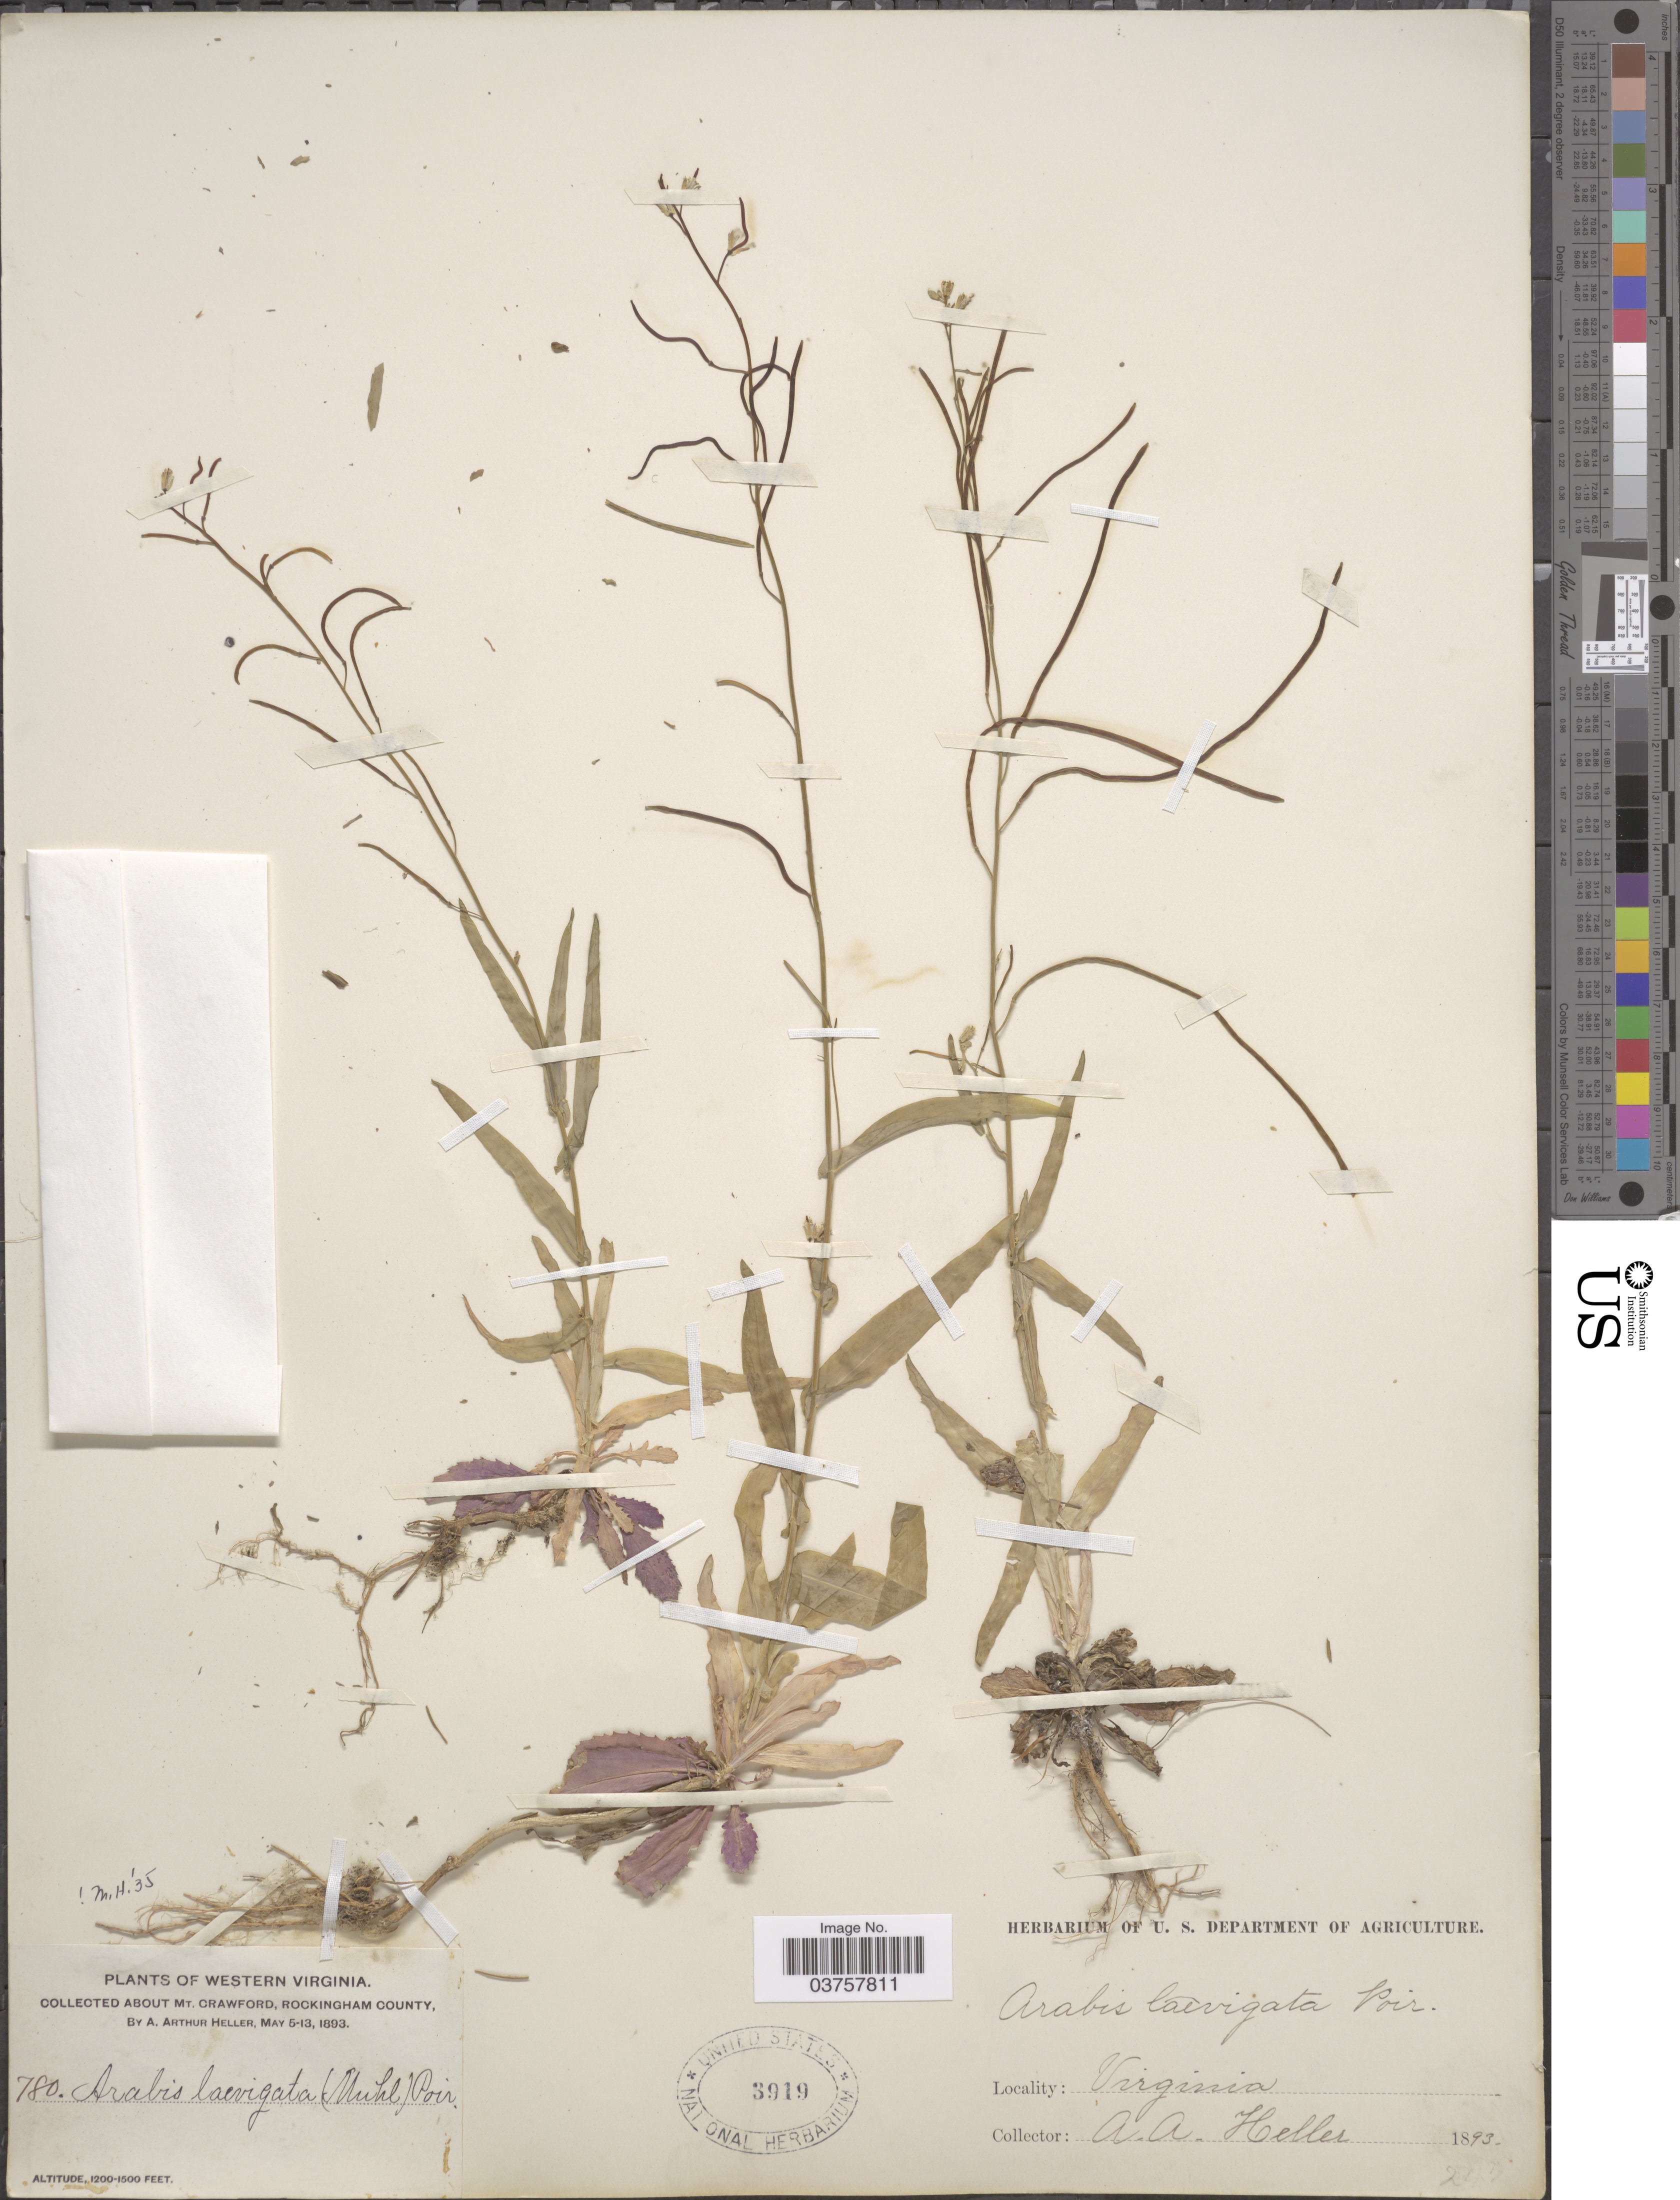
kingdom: Plantae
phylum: Tracheophyta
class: Magnoliopsida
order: Brassicales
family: Brassicaceae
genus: Arabis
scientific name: Arabis laevigata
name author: (Muhl. ex Willd.) Poir.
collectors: A. A. Heller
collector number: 780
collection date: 1893-05-05/1893-05-13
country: United States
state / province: Virginia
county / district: Rockingham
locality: Western Virginia. About Mt. Crawford, Rockingham County.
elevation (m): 366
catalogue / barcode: US 3919